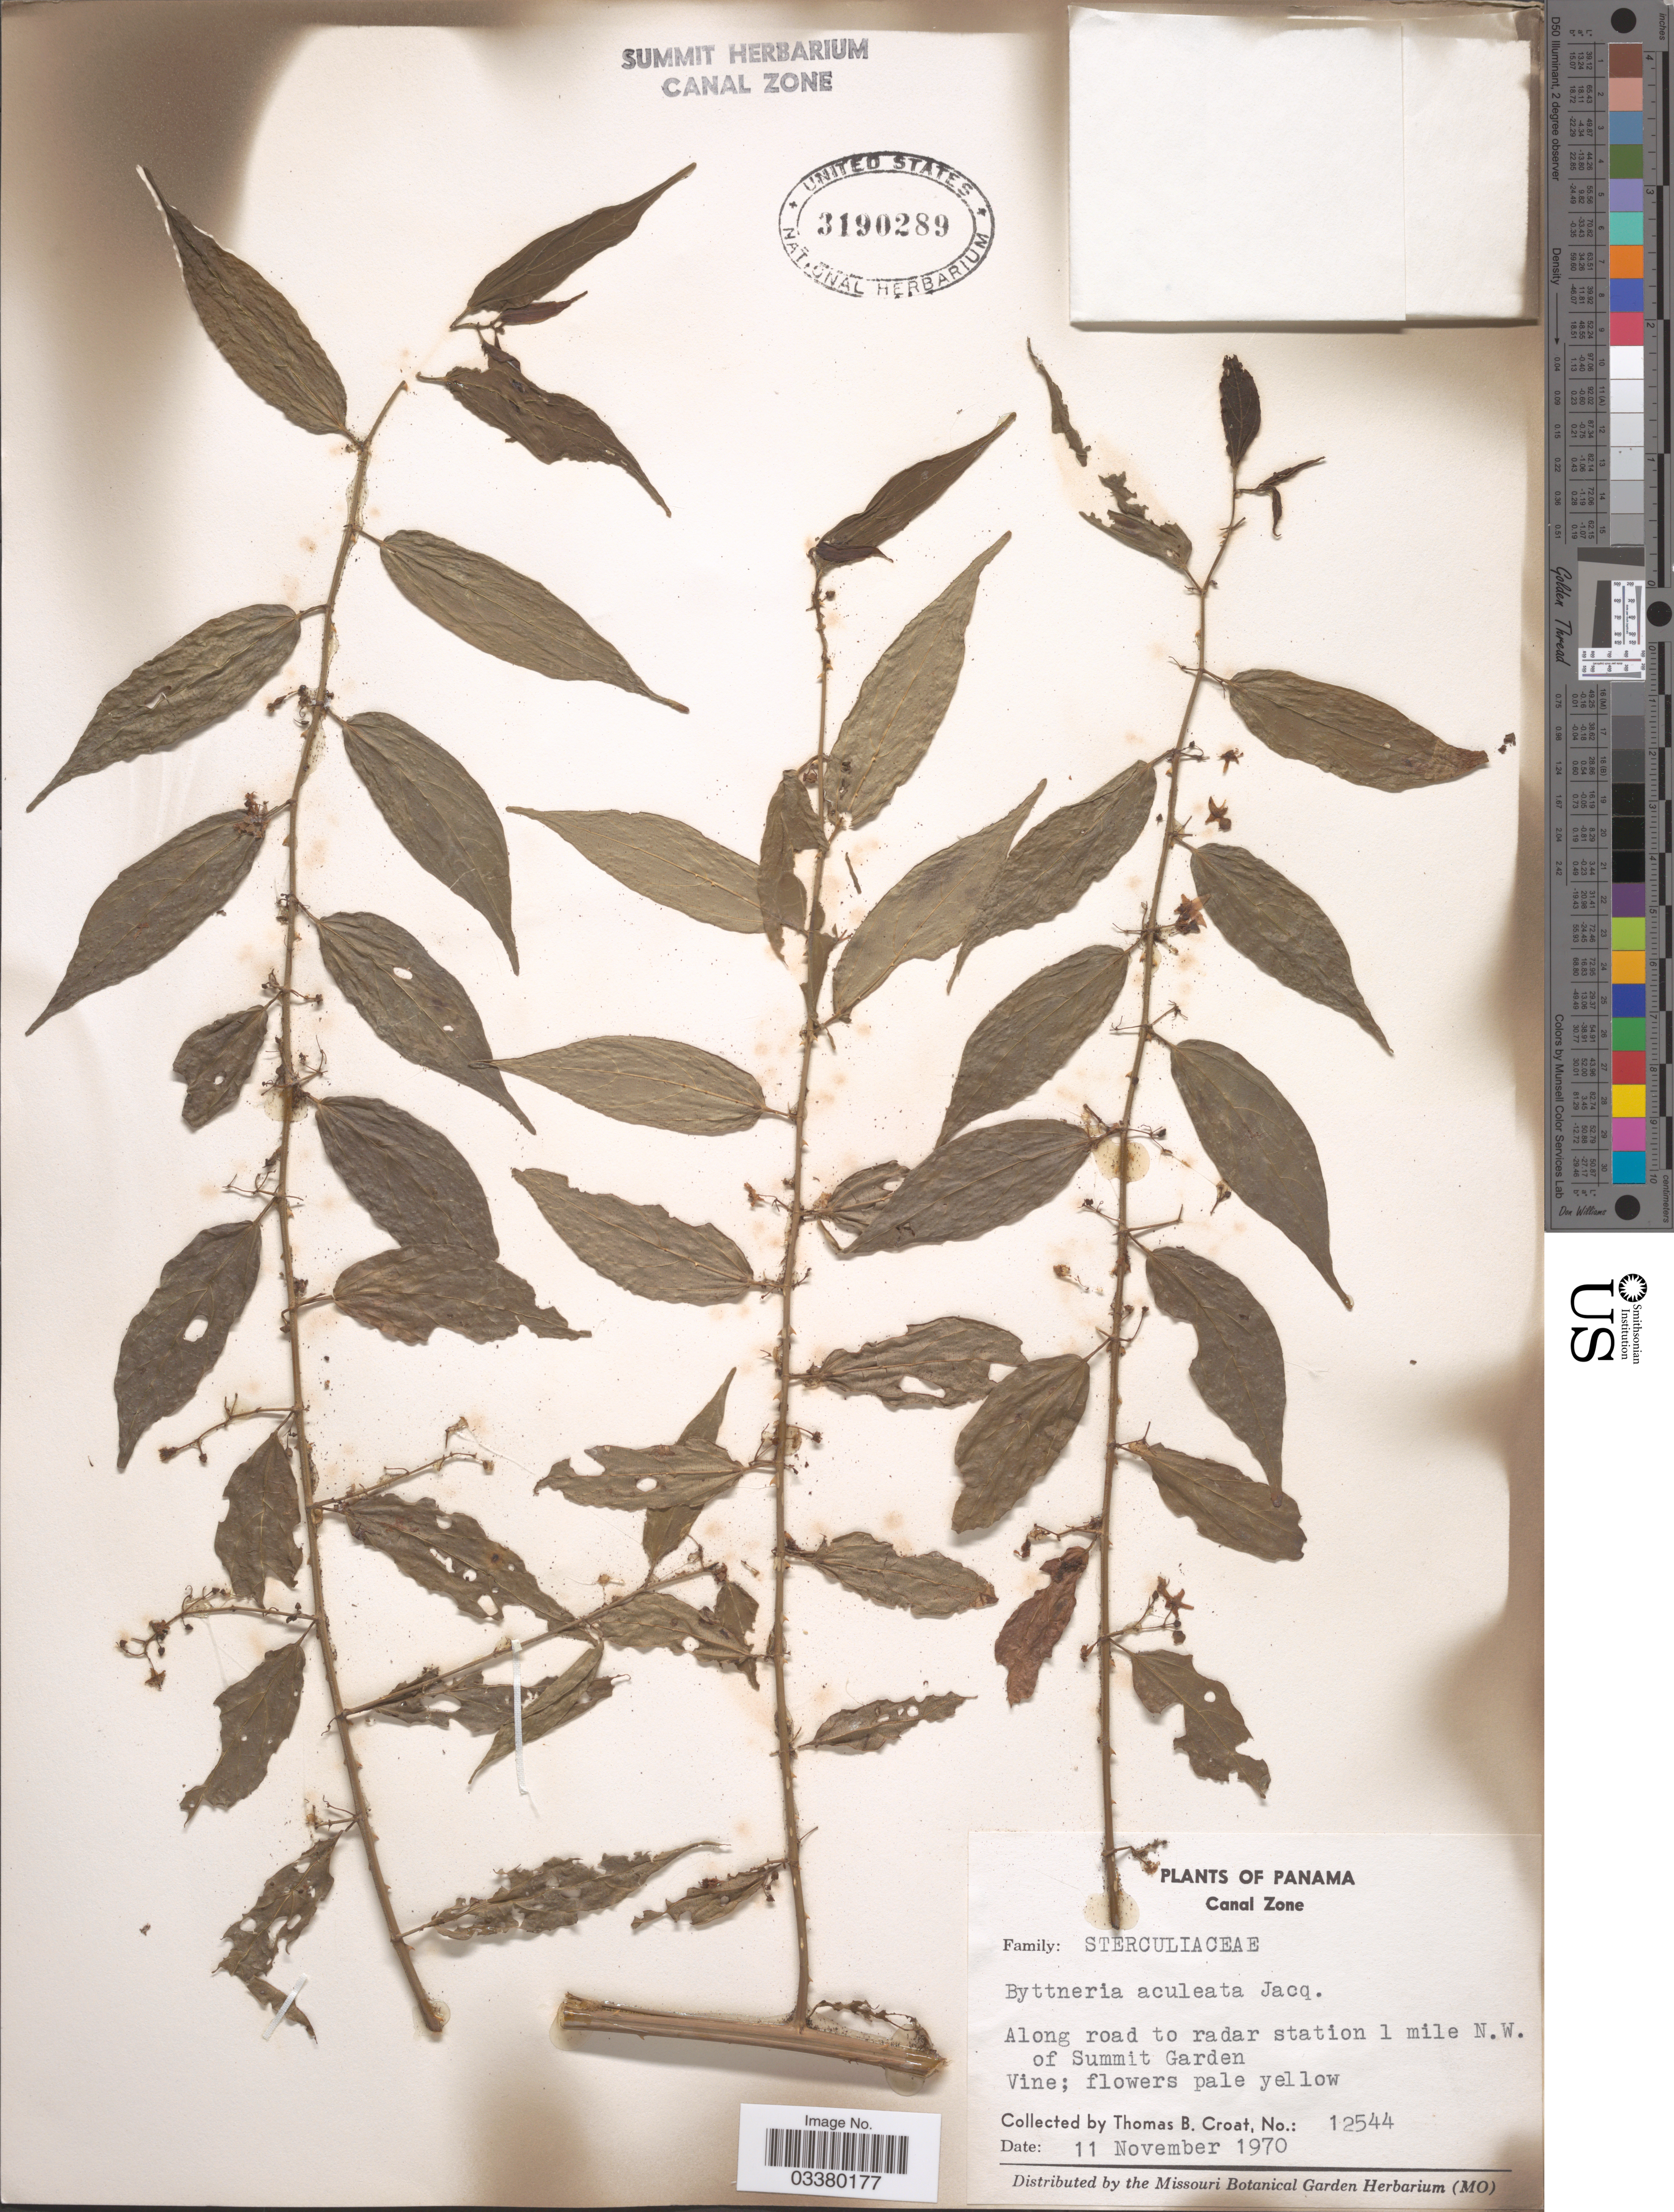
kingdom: Plantae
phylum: Tracheophyta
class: Magnoliopsida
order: Malvales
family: Malvaceae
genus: Byttneria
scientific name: Byttneria aculeata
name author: (Jacq.) Jacq.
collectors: T. B. Croat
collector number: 12544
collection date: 1970-11-11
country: Panama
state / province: Colón / Panamá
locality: Canal Zone. Along road to radar station 1 mile N.W. of Summit Garden.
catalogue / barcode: US 3190289